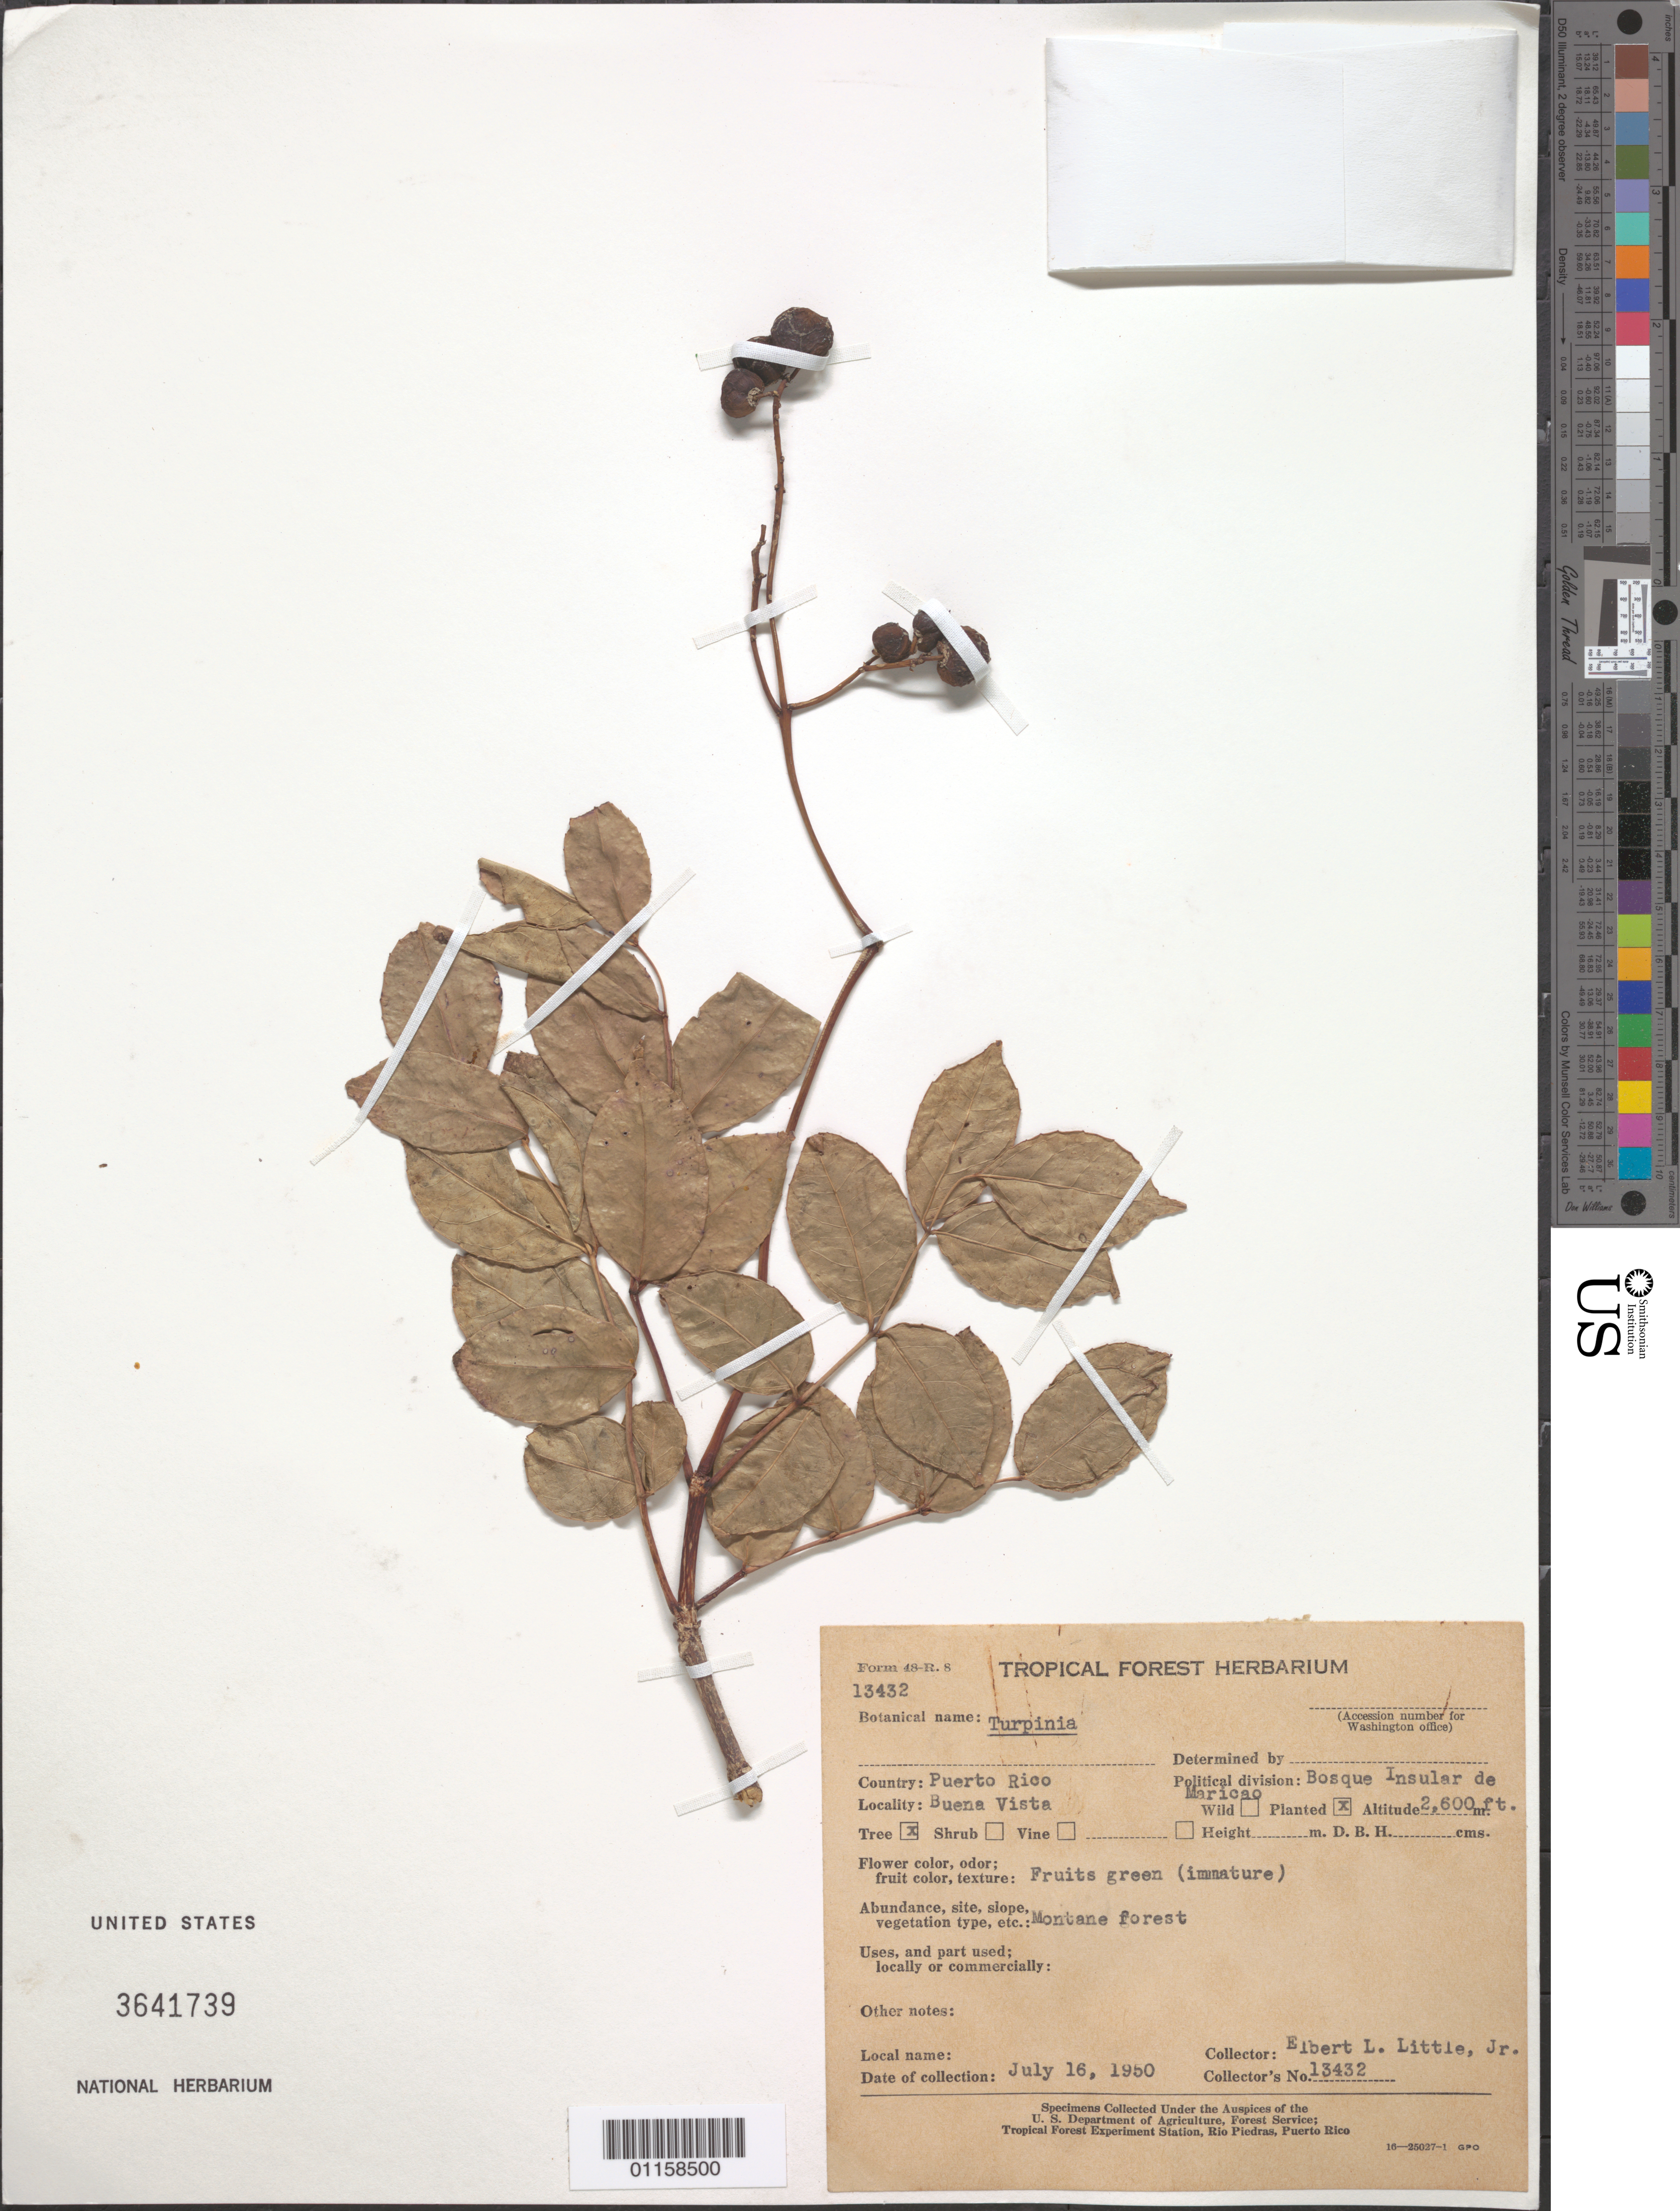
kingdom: Plantae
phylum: Tracheophyta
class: Magnoliopsida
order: Crossosomatales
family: Staphyleaceae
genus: Turpinia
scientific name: Turpinia sp.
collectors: E. L. Little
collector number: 13432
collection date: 1950-07-16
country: Puerto Rico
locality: Bosque Insular de Maricao; Buena Vista.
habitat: Montane forest.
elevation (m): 792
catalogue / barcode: US 3641739